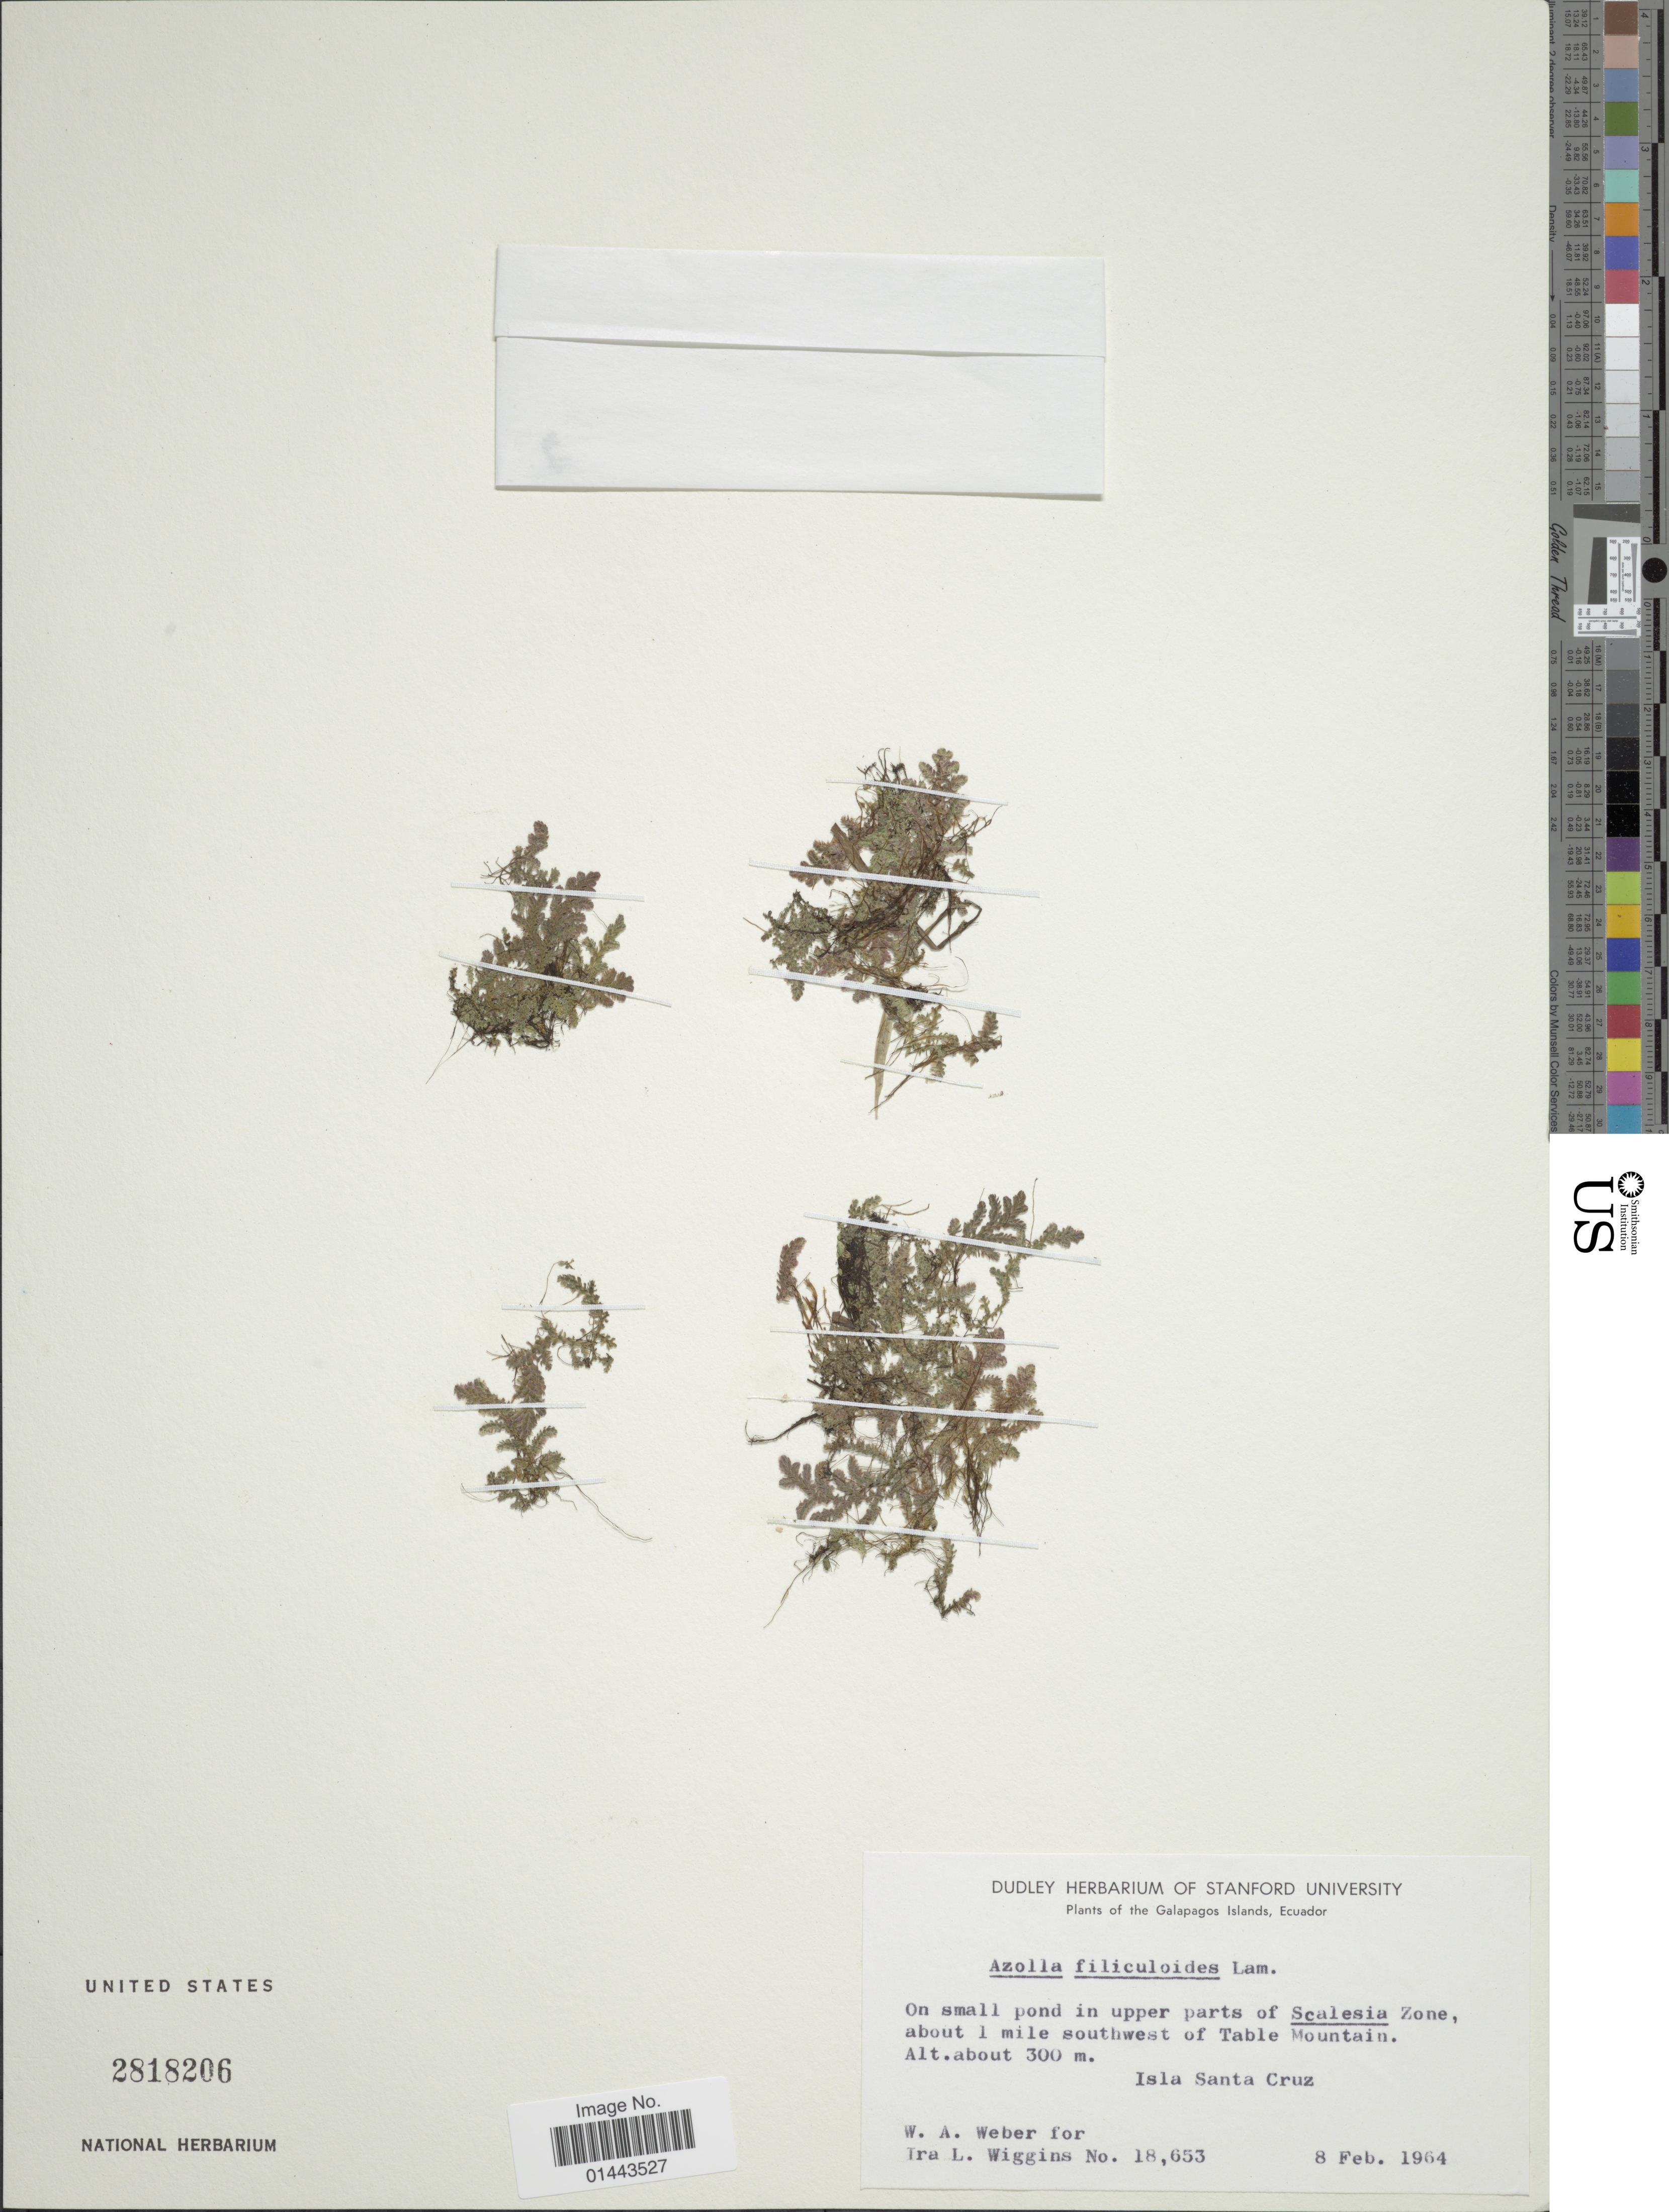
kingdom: Plantae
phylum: Tracheophyta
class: Polypodiopsida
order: Salviniales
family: Salviniaceae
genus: Azolla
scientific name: Azolla filiculoides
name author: Lam.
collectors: W. A. Weber & I. L. Wiggins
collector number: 18,653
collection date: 1964-02-08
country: Ecuador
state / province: Colón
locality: Galapagos Island. On small pond in upper parts of Scalesia Zone, about 1 mile southwest of Table Mountain. Isla Santa Cruz.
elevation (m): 300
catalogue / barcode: US 2818206